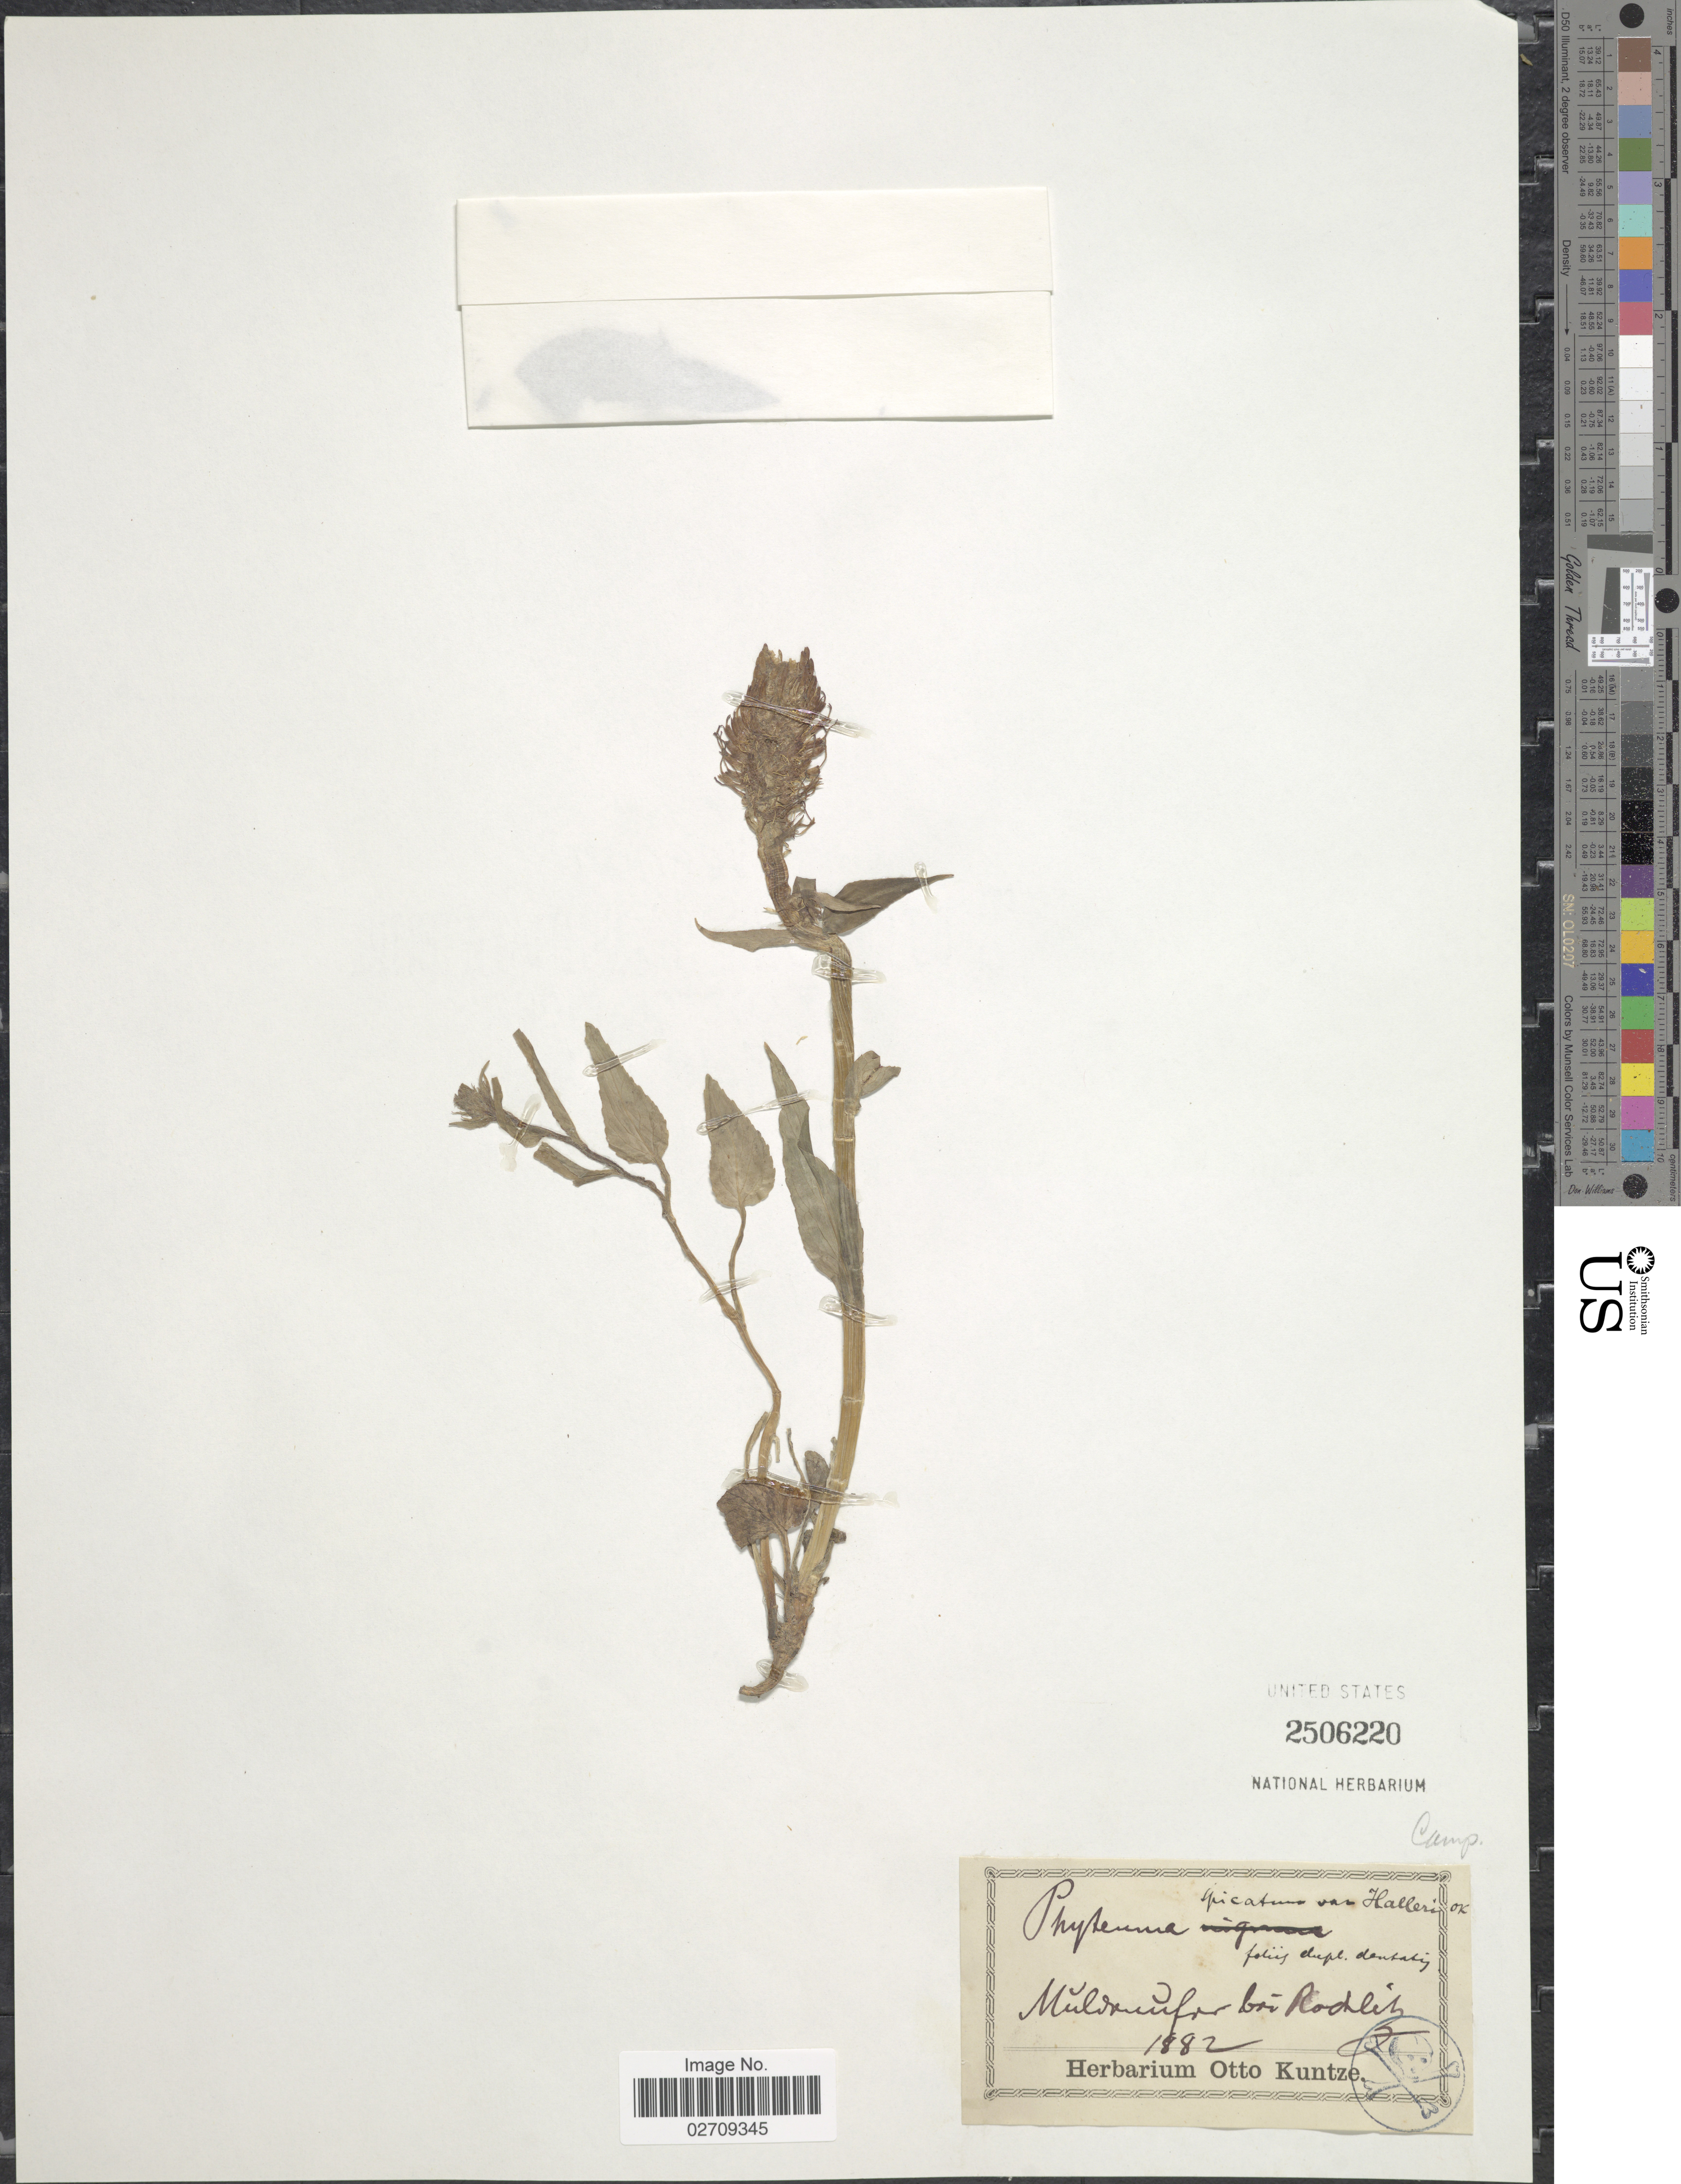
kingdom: Plantae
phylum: Tracheophyta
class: Magnoliopsida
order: Asterales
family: Campanulaceae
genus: Phyteuma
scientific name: Phyteuma spicatum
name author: L.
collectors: ex herb. Otto Kuntze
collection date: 1882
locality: Muldruifor bei Rodlih [interpreted]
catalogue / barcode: US 2506220